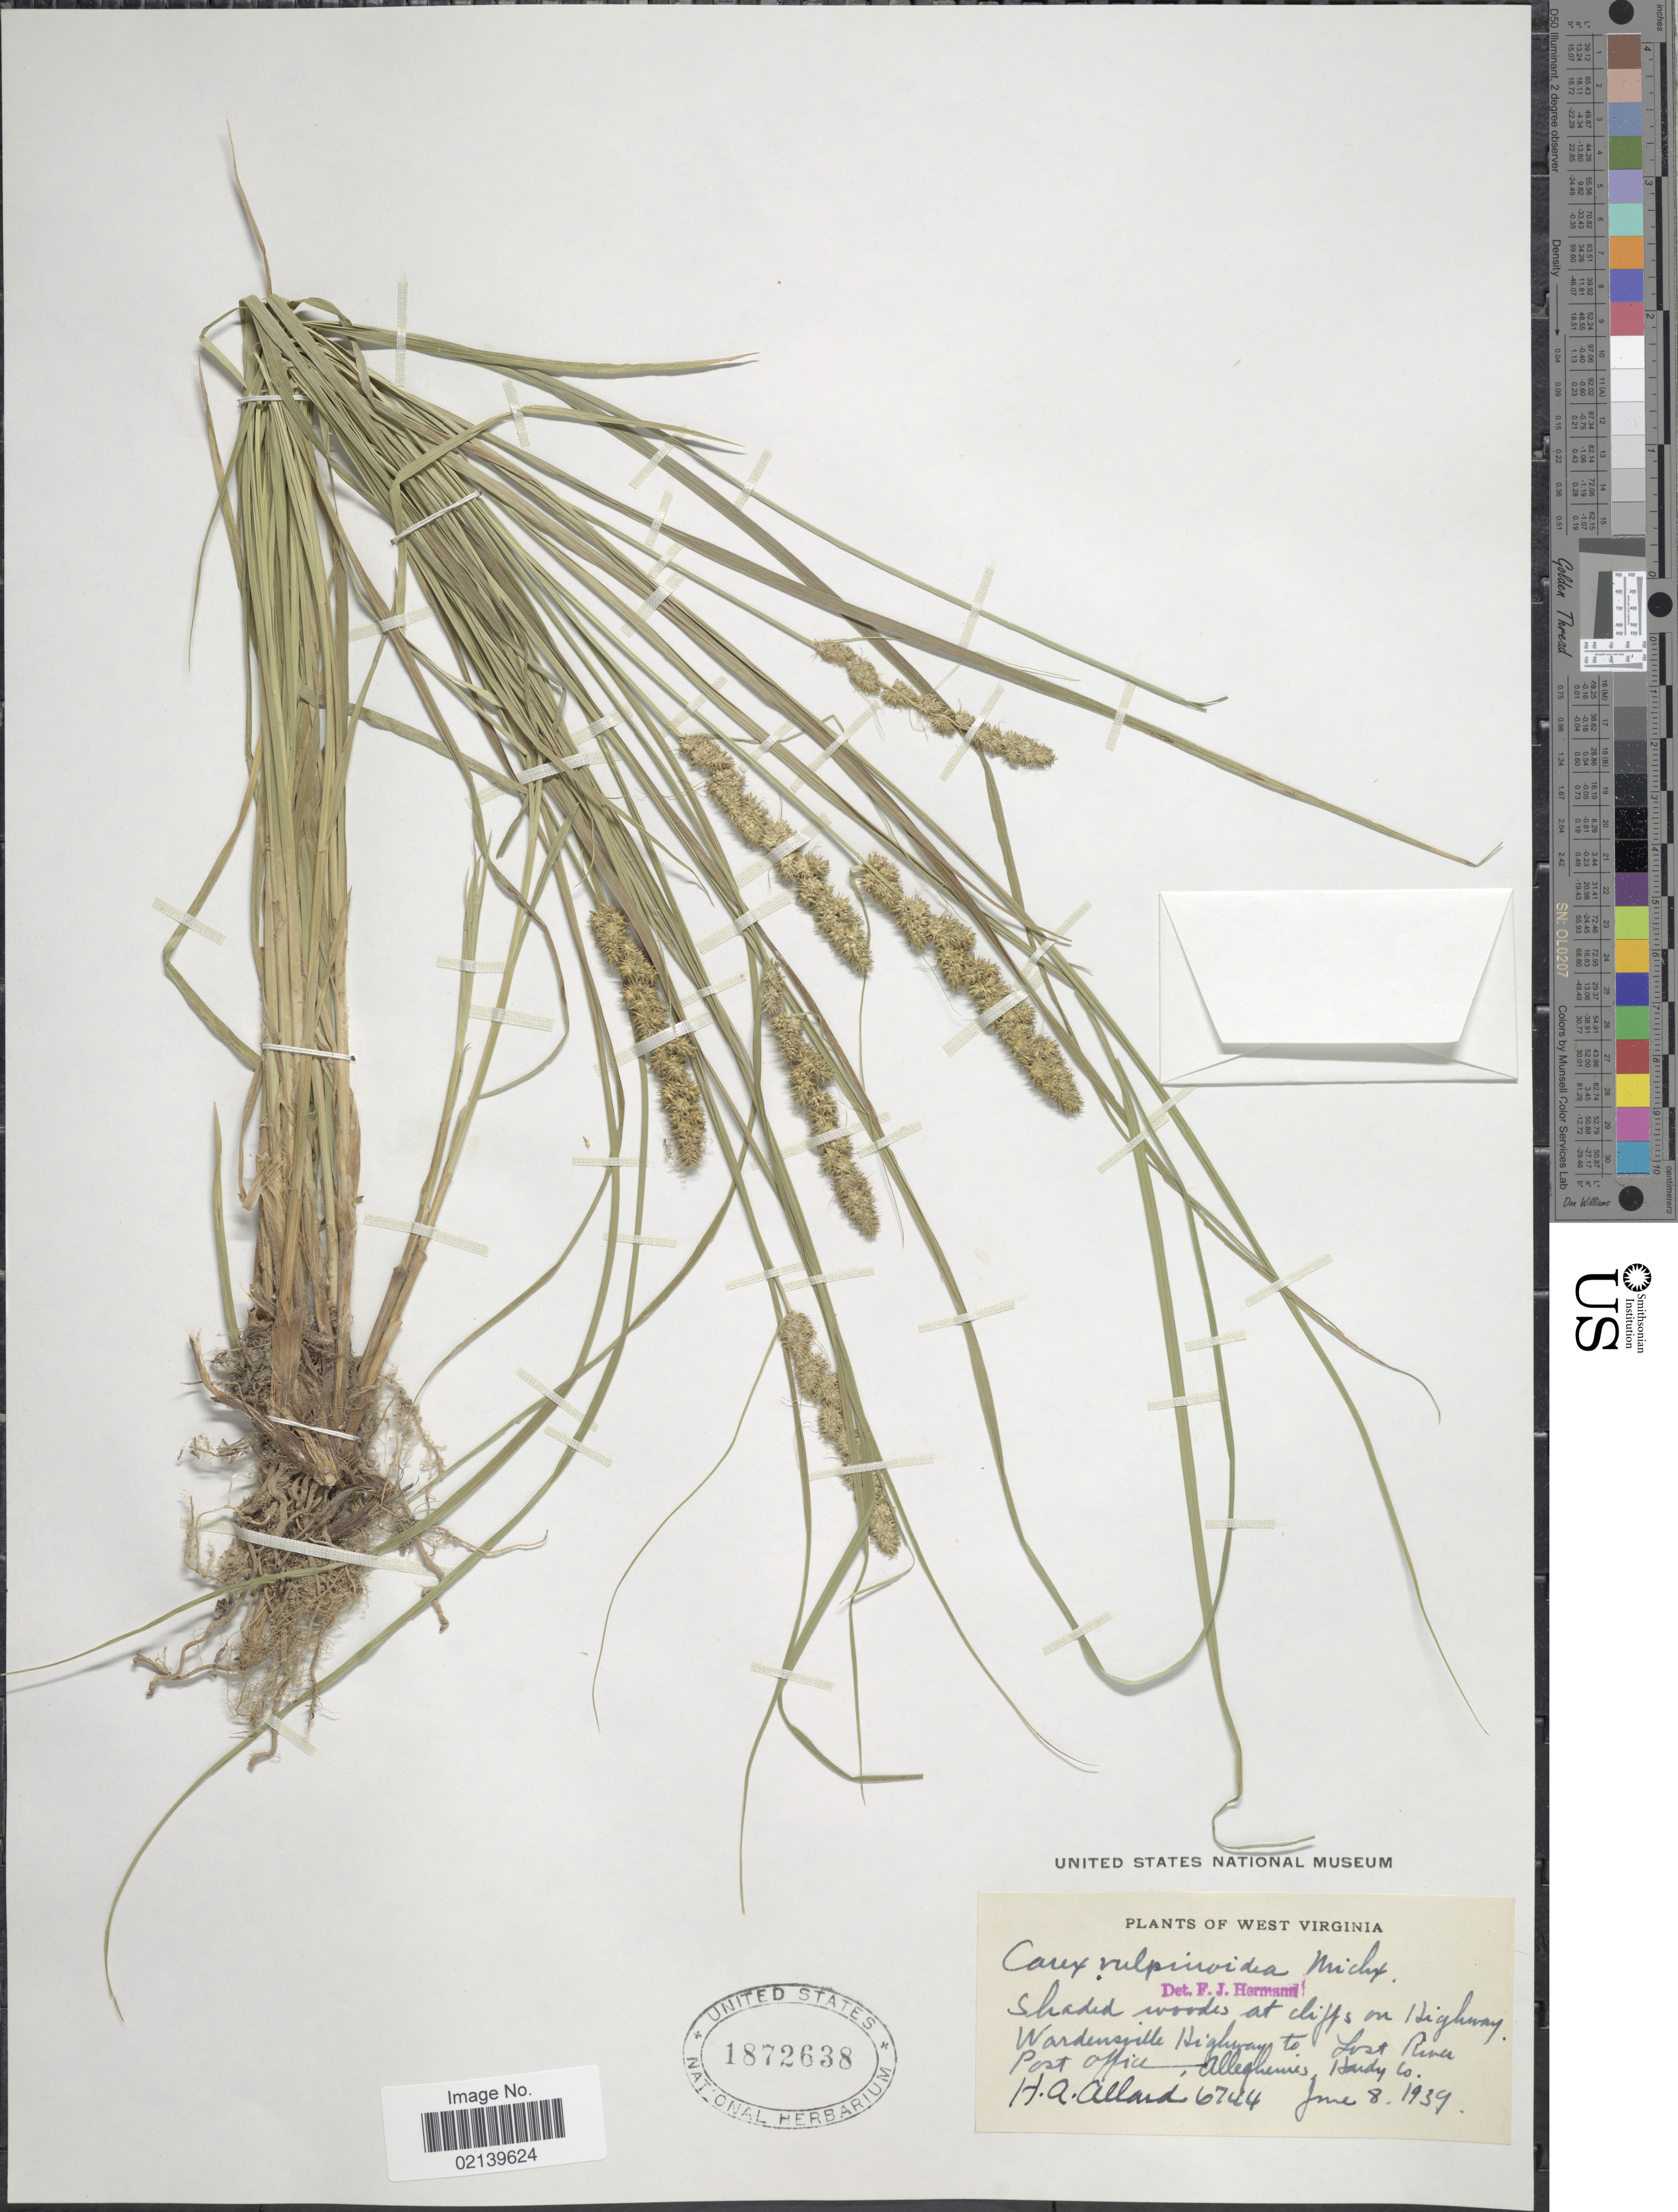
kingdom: Plantae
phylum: Tracheophyta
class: Liliopsida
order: Poales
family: Cyperaceae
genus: Carex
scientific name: Carex vulpinoidea Michx.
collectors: H. A. Allard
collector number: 6744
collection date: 1939-06-08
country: United States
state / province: West Virginia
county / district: Hardy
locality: Shaded woods at cliffs on highway. Wardensville Highway to Lost River Post Office, Alleghenies, Hardy Co.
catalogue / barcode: US 1872638